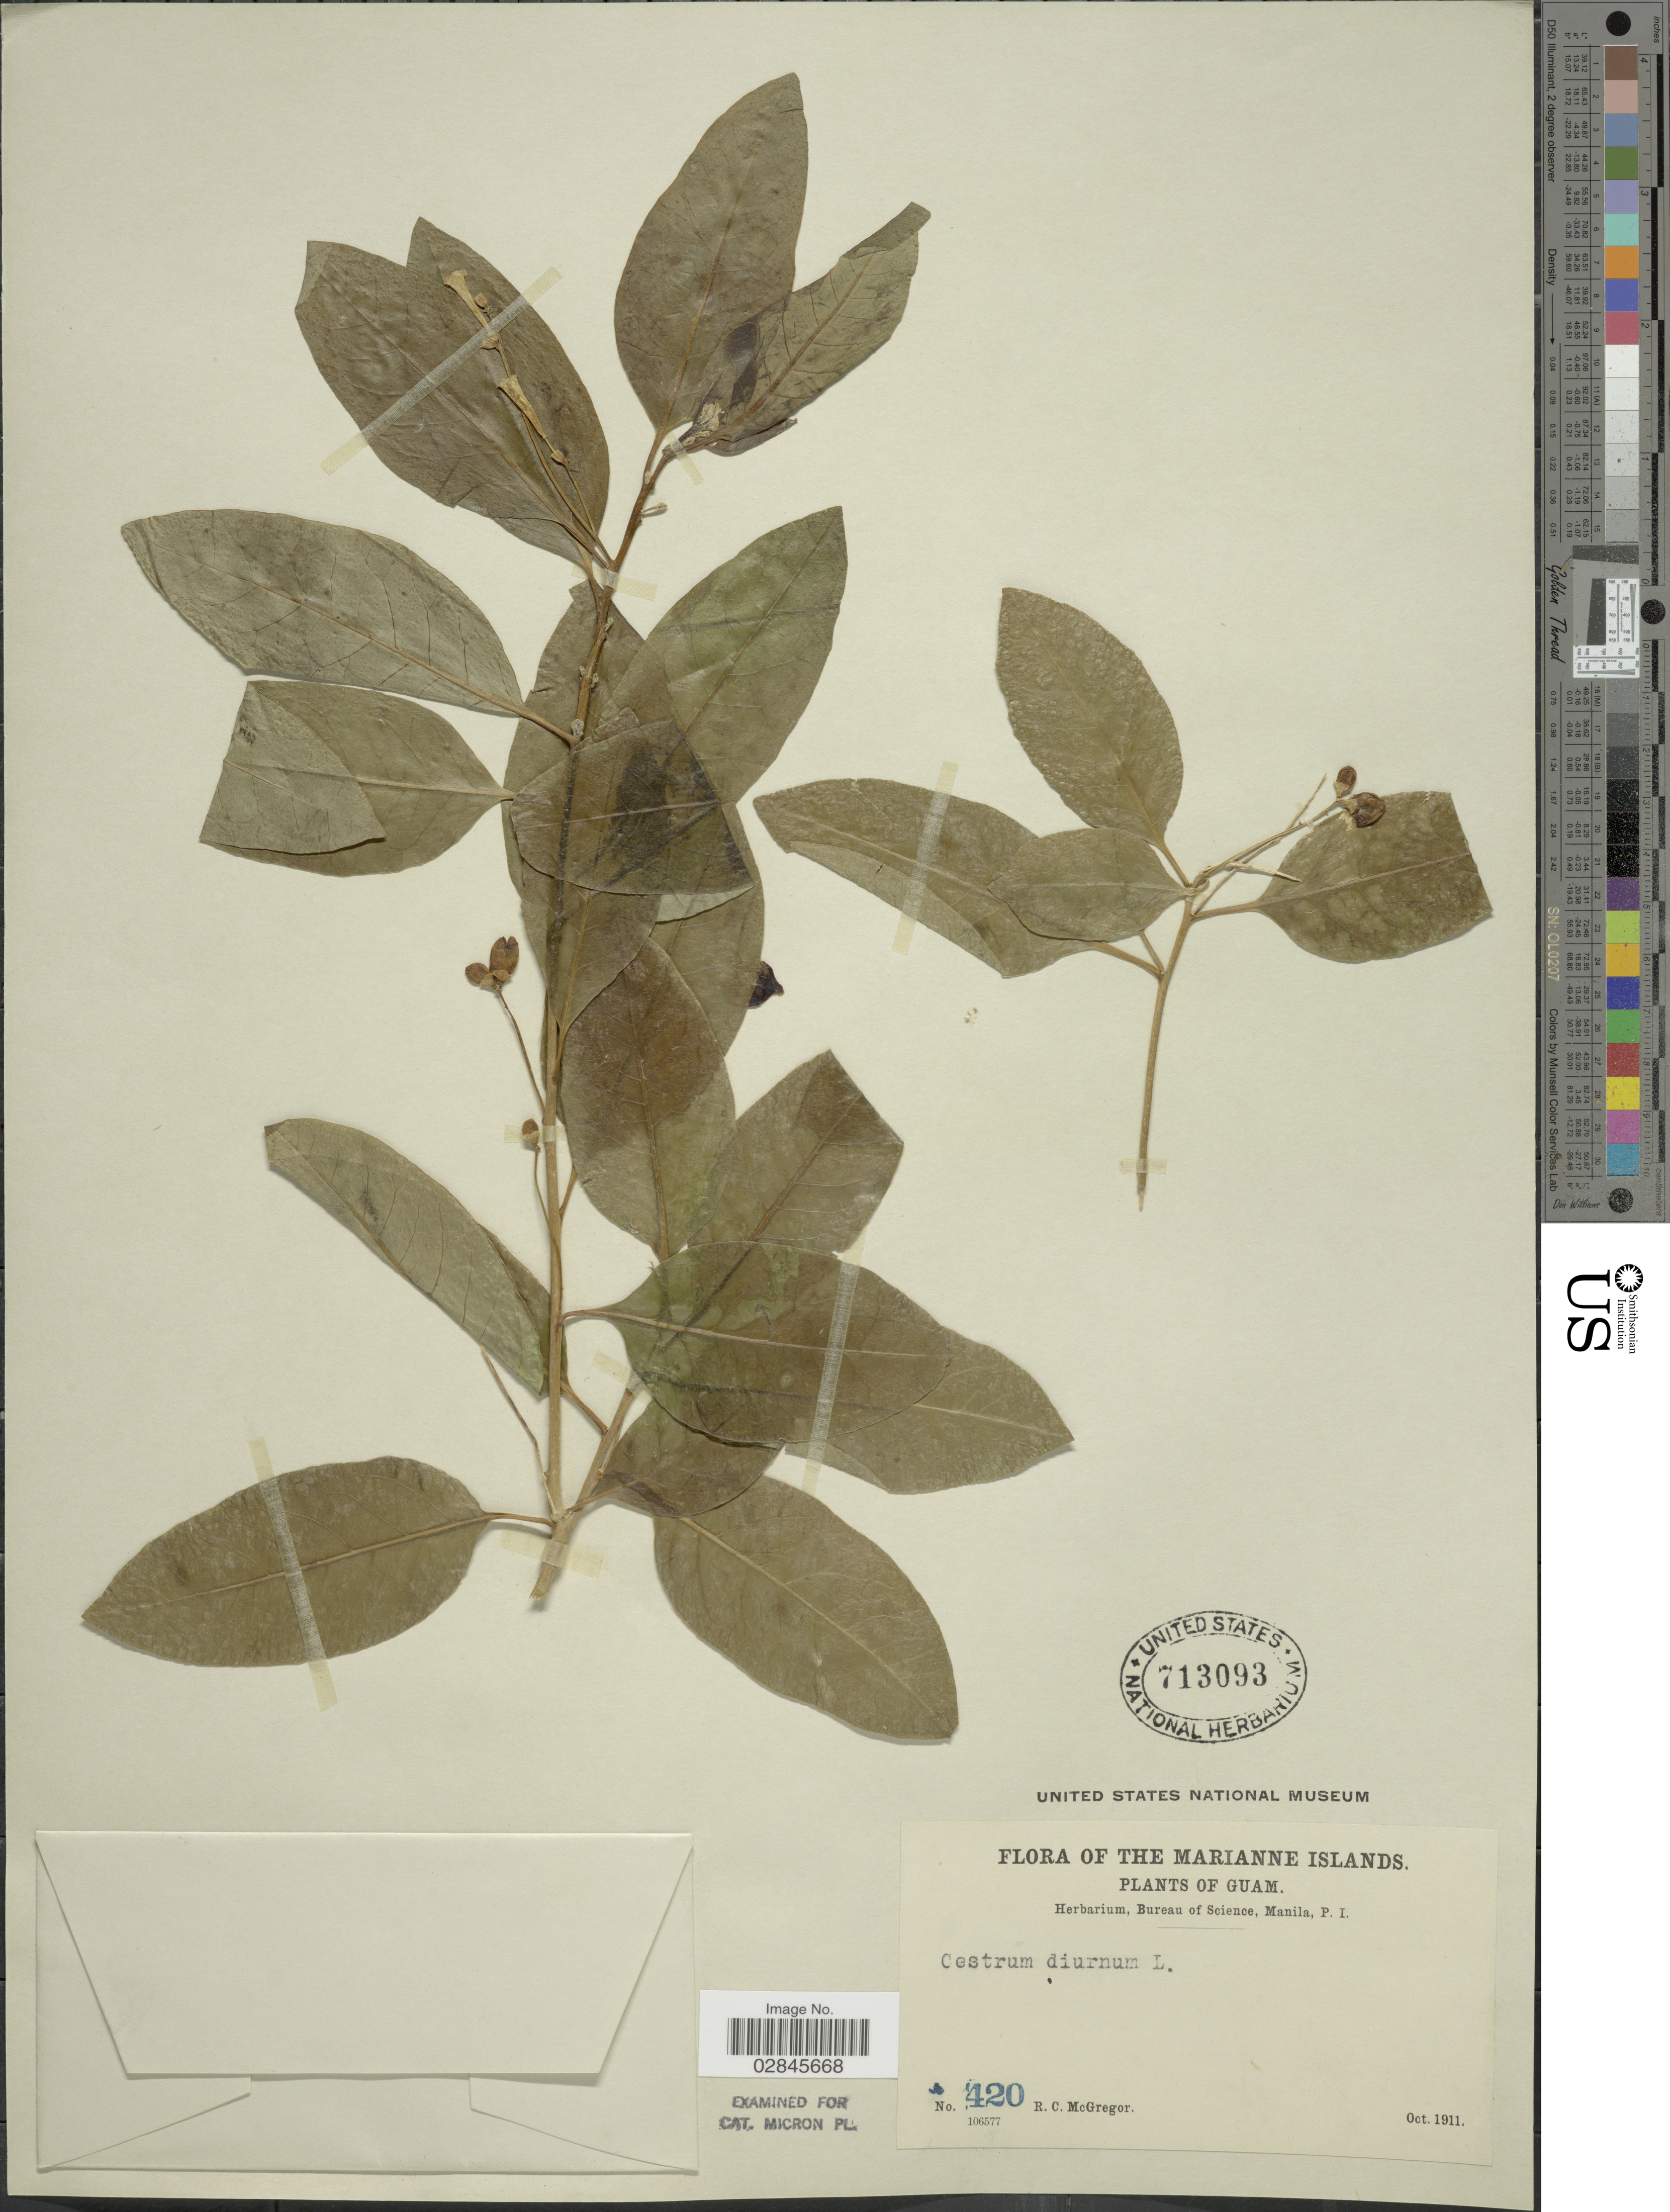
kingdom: Plantae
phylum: Tracheophyta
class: Magnoliopsida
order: Solanales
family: Solanaceae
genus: Cestrum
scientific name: Cestrum diurnum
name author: L.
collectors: R. C. McGregor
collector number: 420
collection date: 1911-10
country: Guam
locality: The Marianne Islands.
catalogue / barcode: US 713093